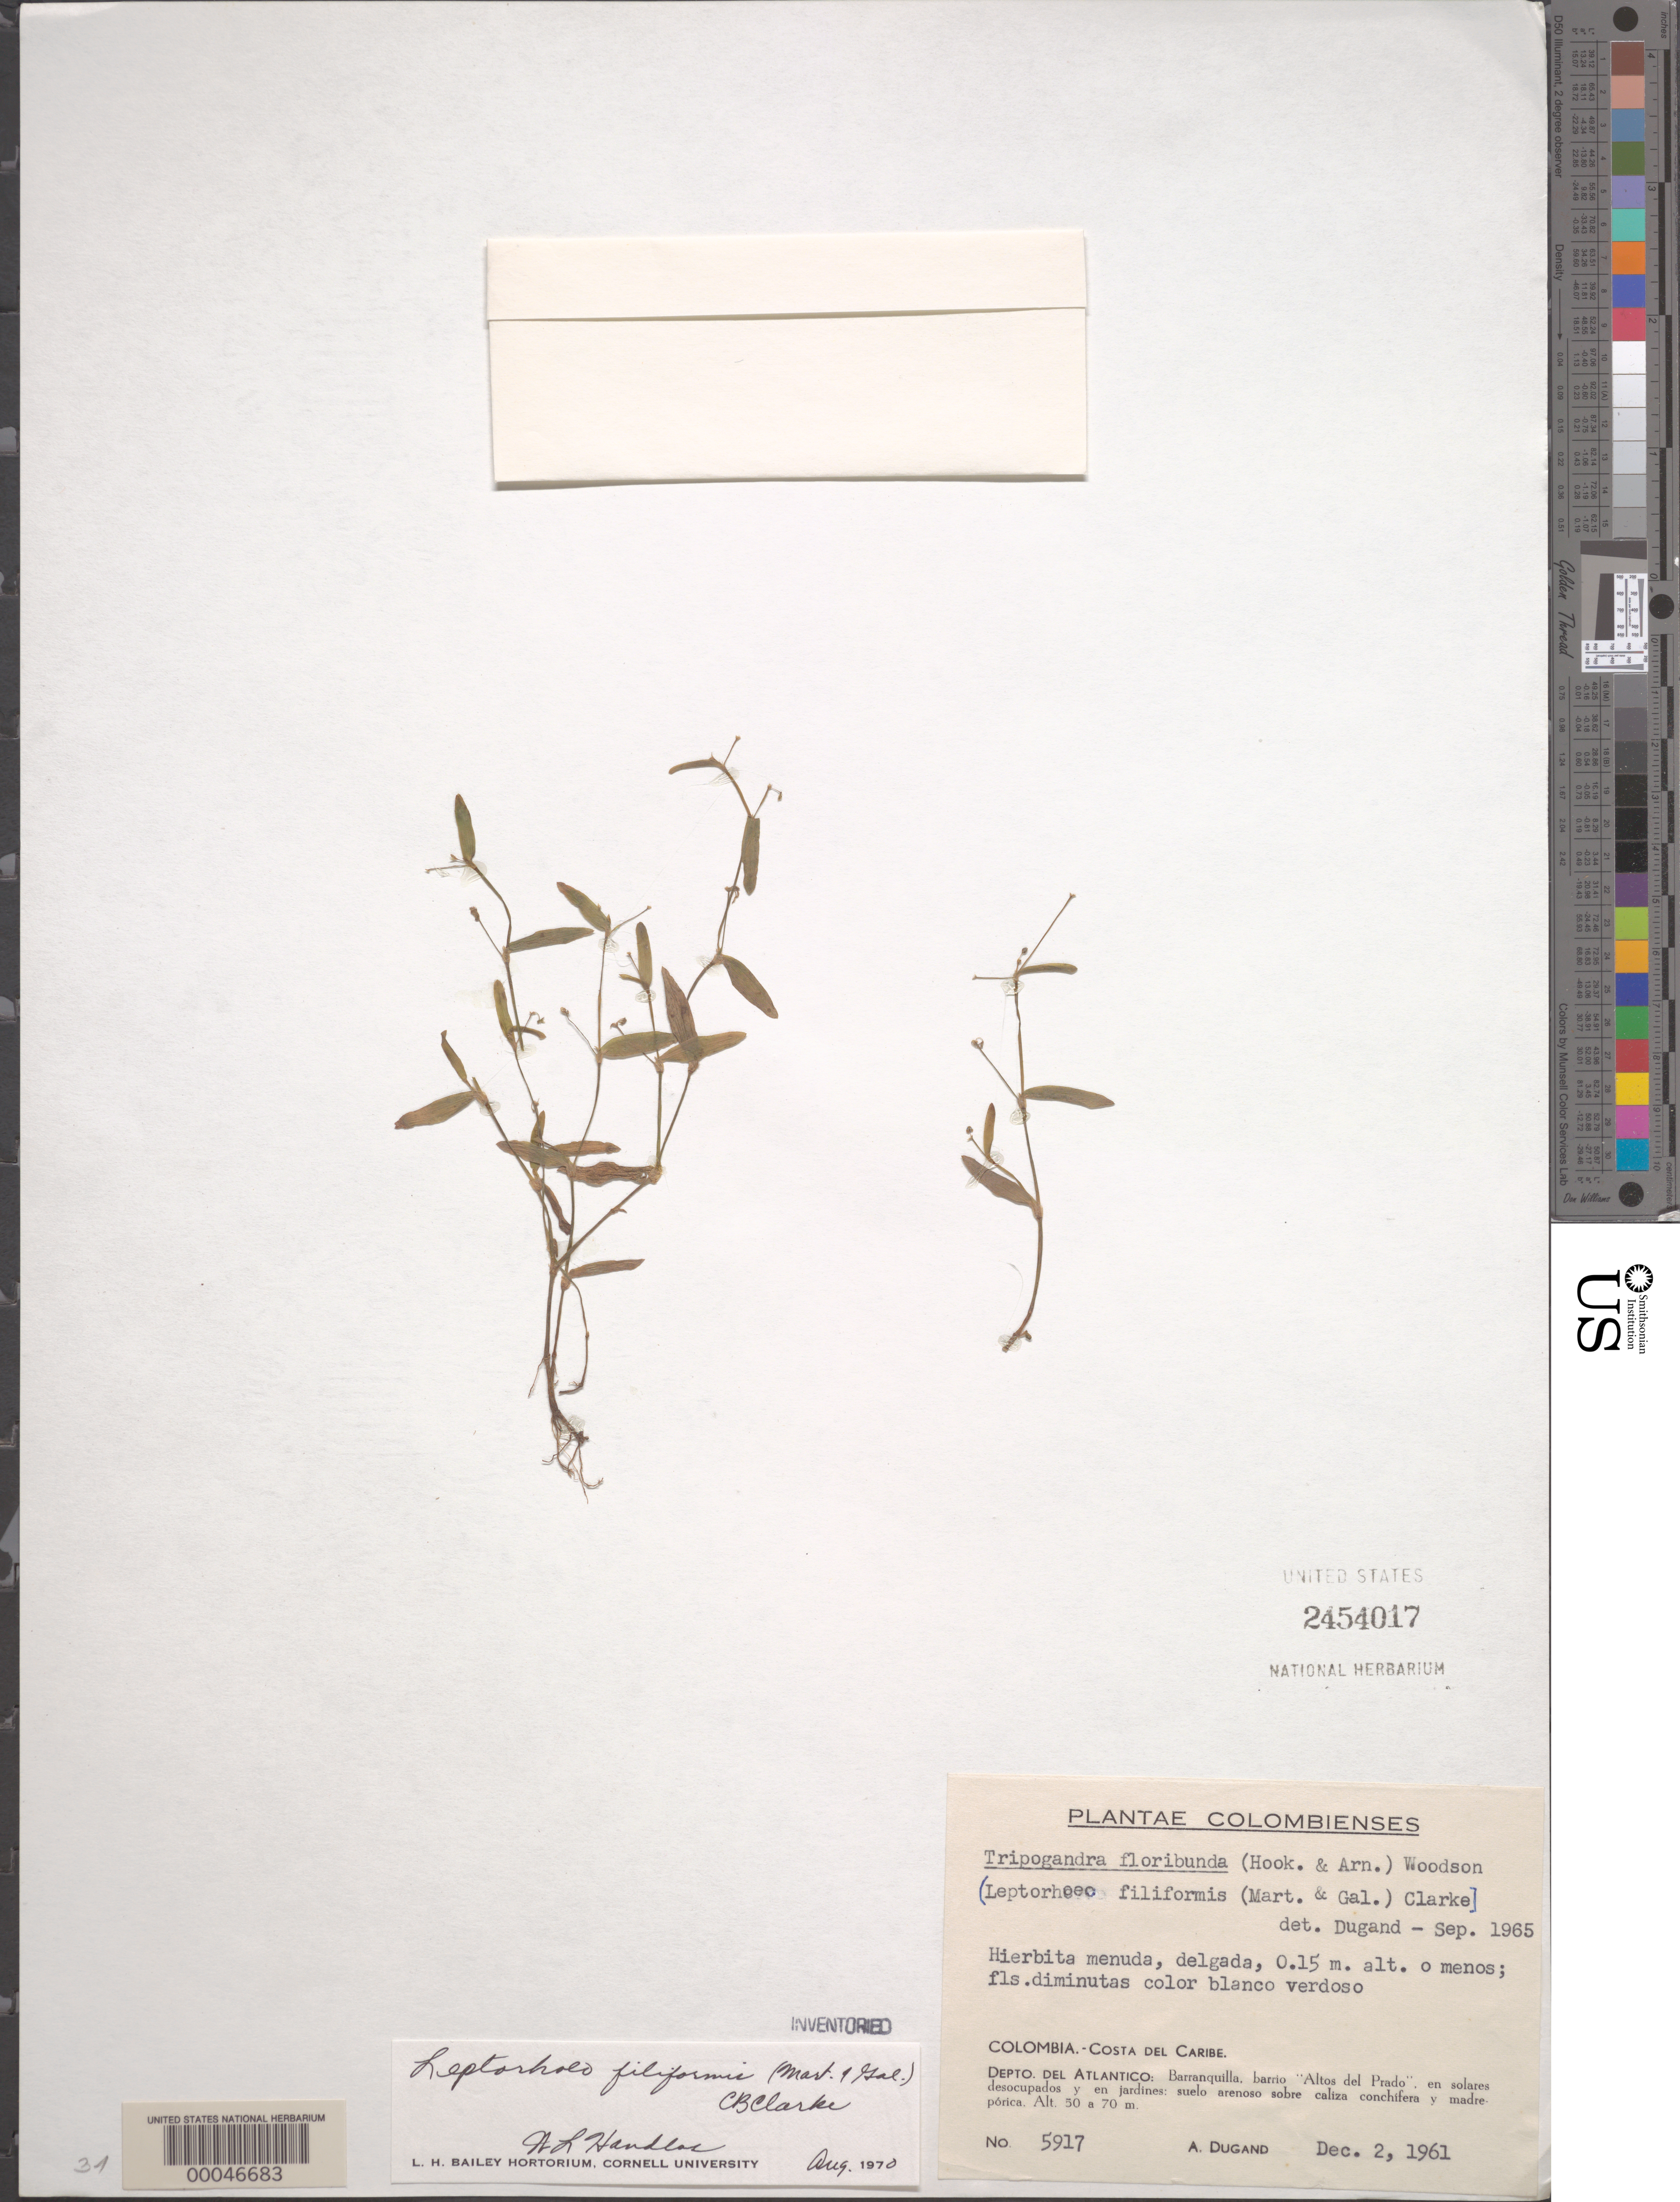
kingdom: Plantae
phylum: Tracheophyta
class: Liliopsida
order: Commelinales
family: Commelinaceae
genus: Callisia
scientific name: Callisia filiformis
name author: (M. Martens & Galeotti) D.R. Hunt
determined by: Handlos, W. L.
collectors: A. Dugand G.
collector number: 5917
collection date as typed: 02 Dec 1961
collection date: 1961-12-02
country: Colombia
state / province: Atlántico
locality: Altos del Prado; Barranquilla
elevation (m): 50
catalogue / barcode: US 2454017